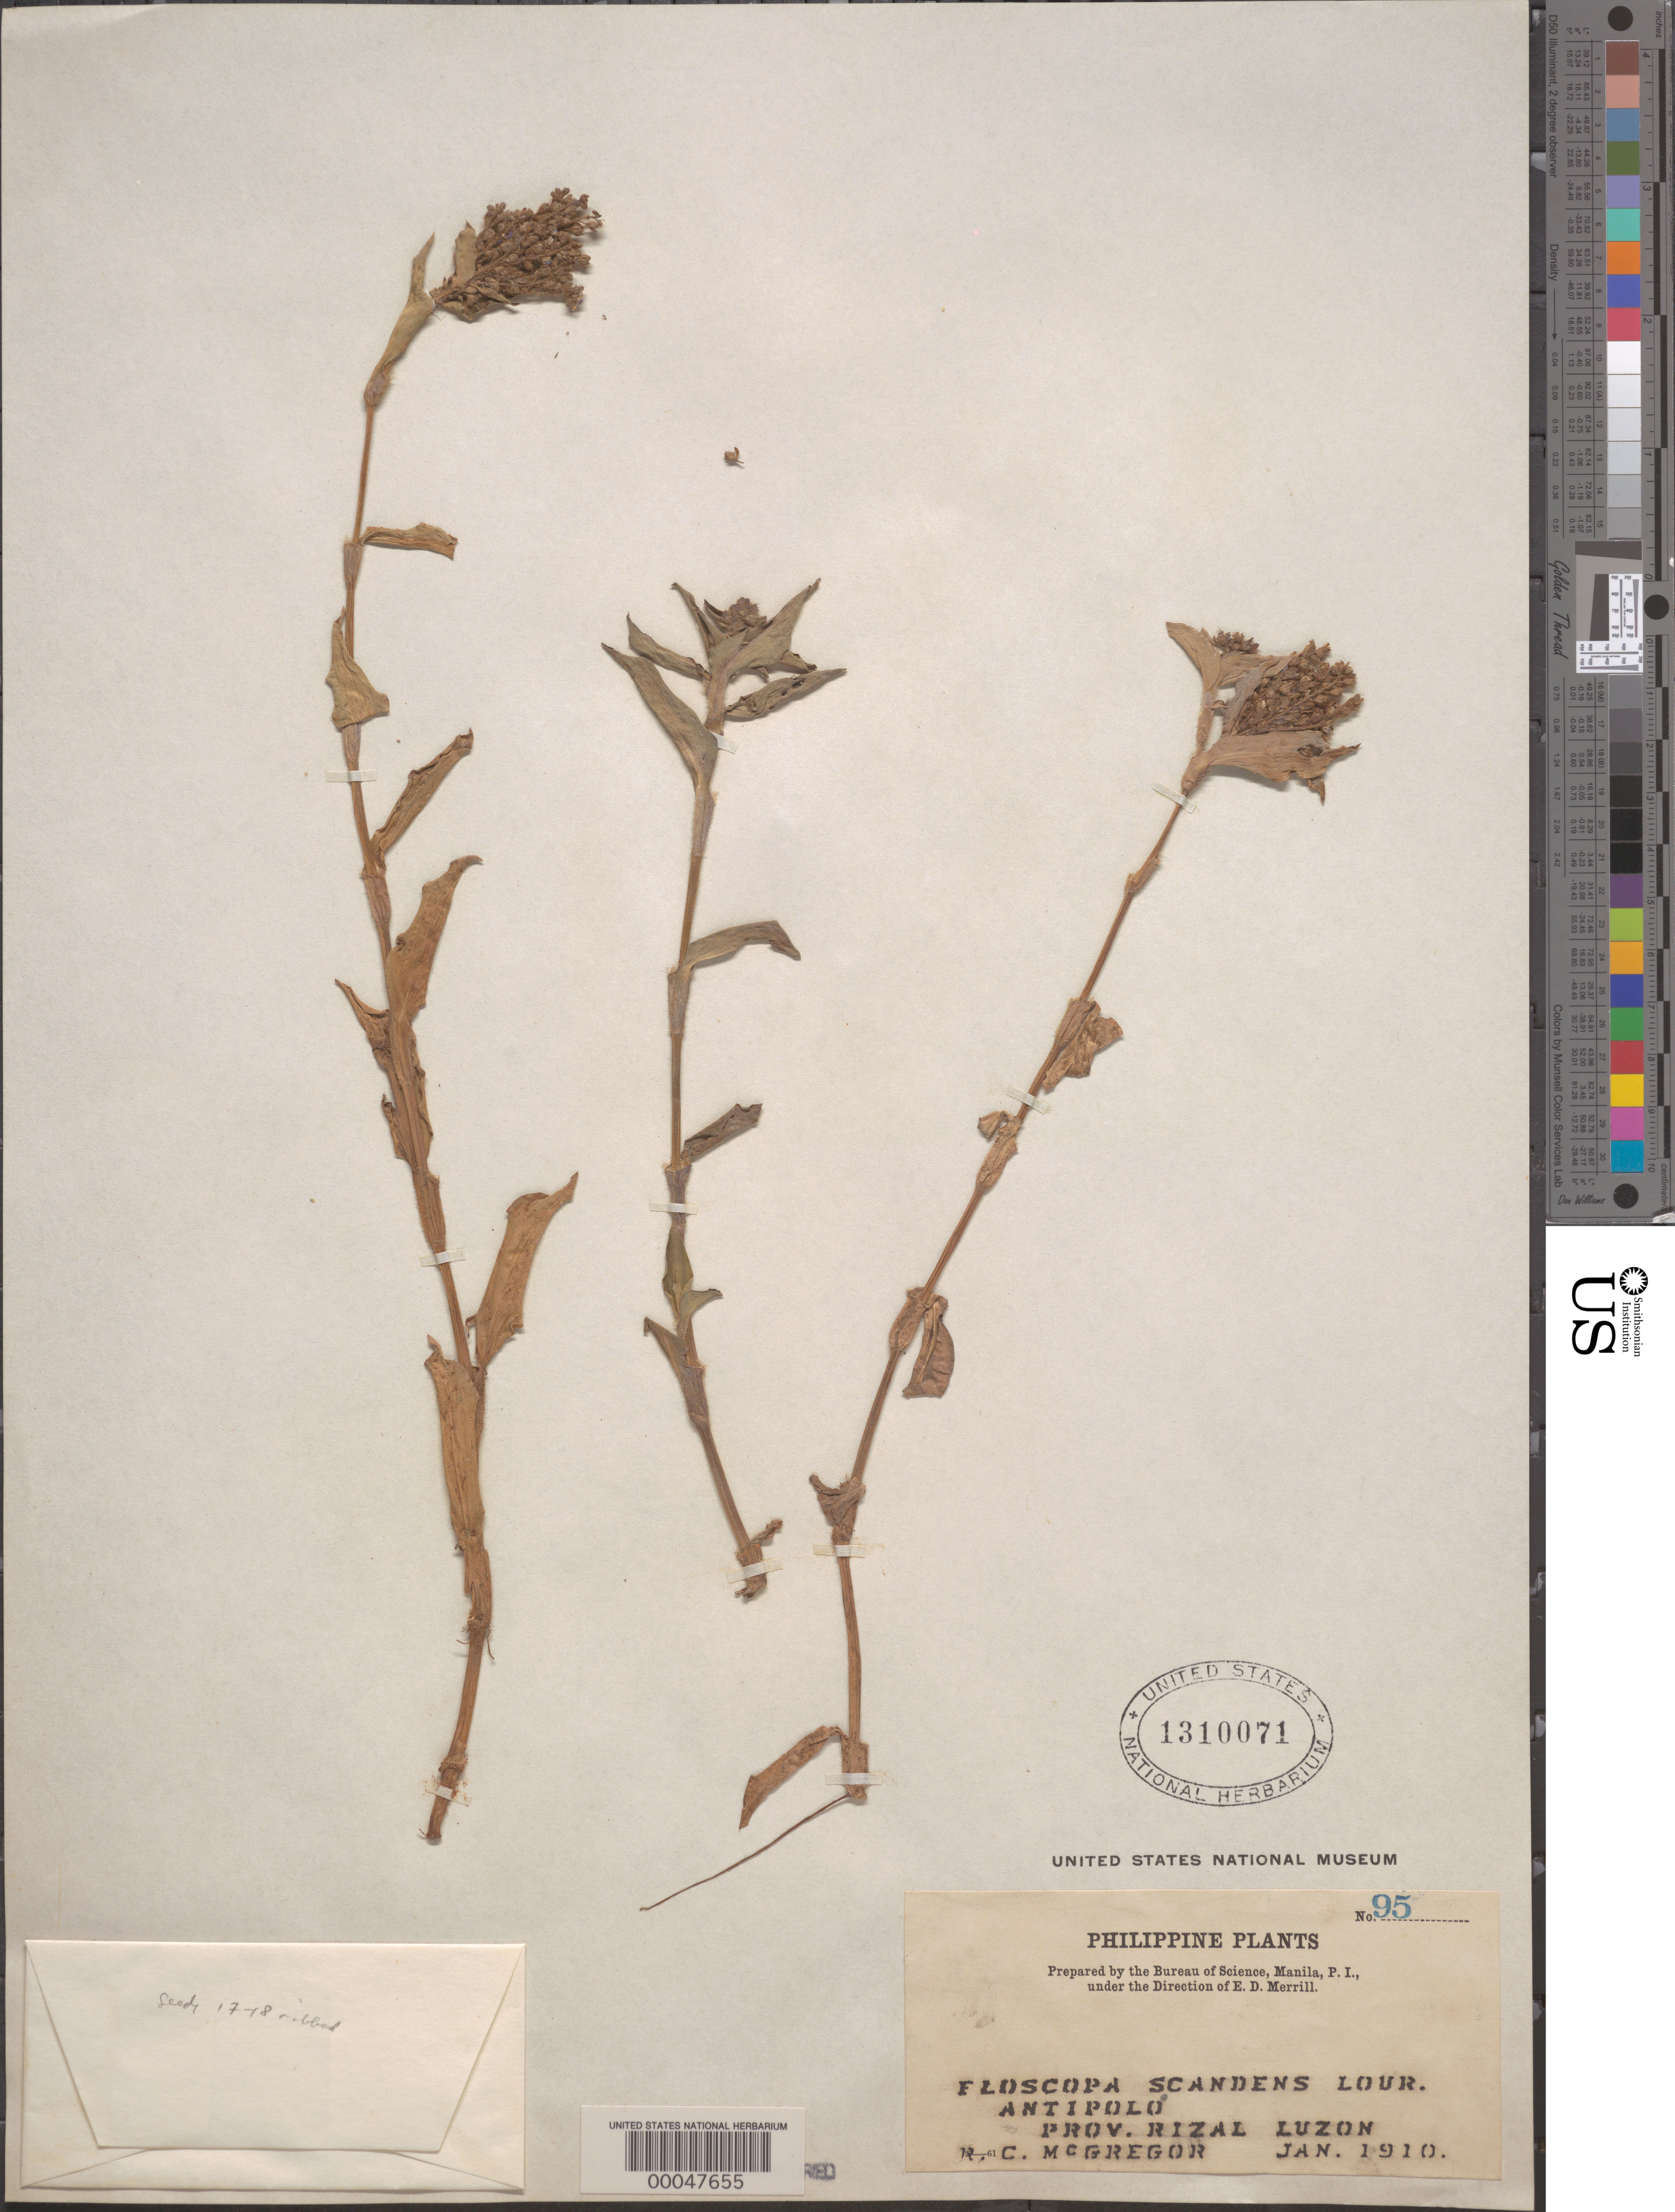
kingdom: Plantae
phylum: Tracheophyta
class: Liliopsida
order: Commelinales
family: Commelinaceae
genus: Floscopa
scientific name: Floscopa scandens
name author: Lour.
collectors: R. C. McGregor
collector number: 95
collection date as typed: Jan 1910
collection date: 1910-01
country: Philippines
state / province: Calabarzon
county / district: Rizal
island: Luzon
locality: Antipolo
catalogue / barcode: US 1310071